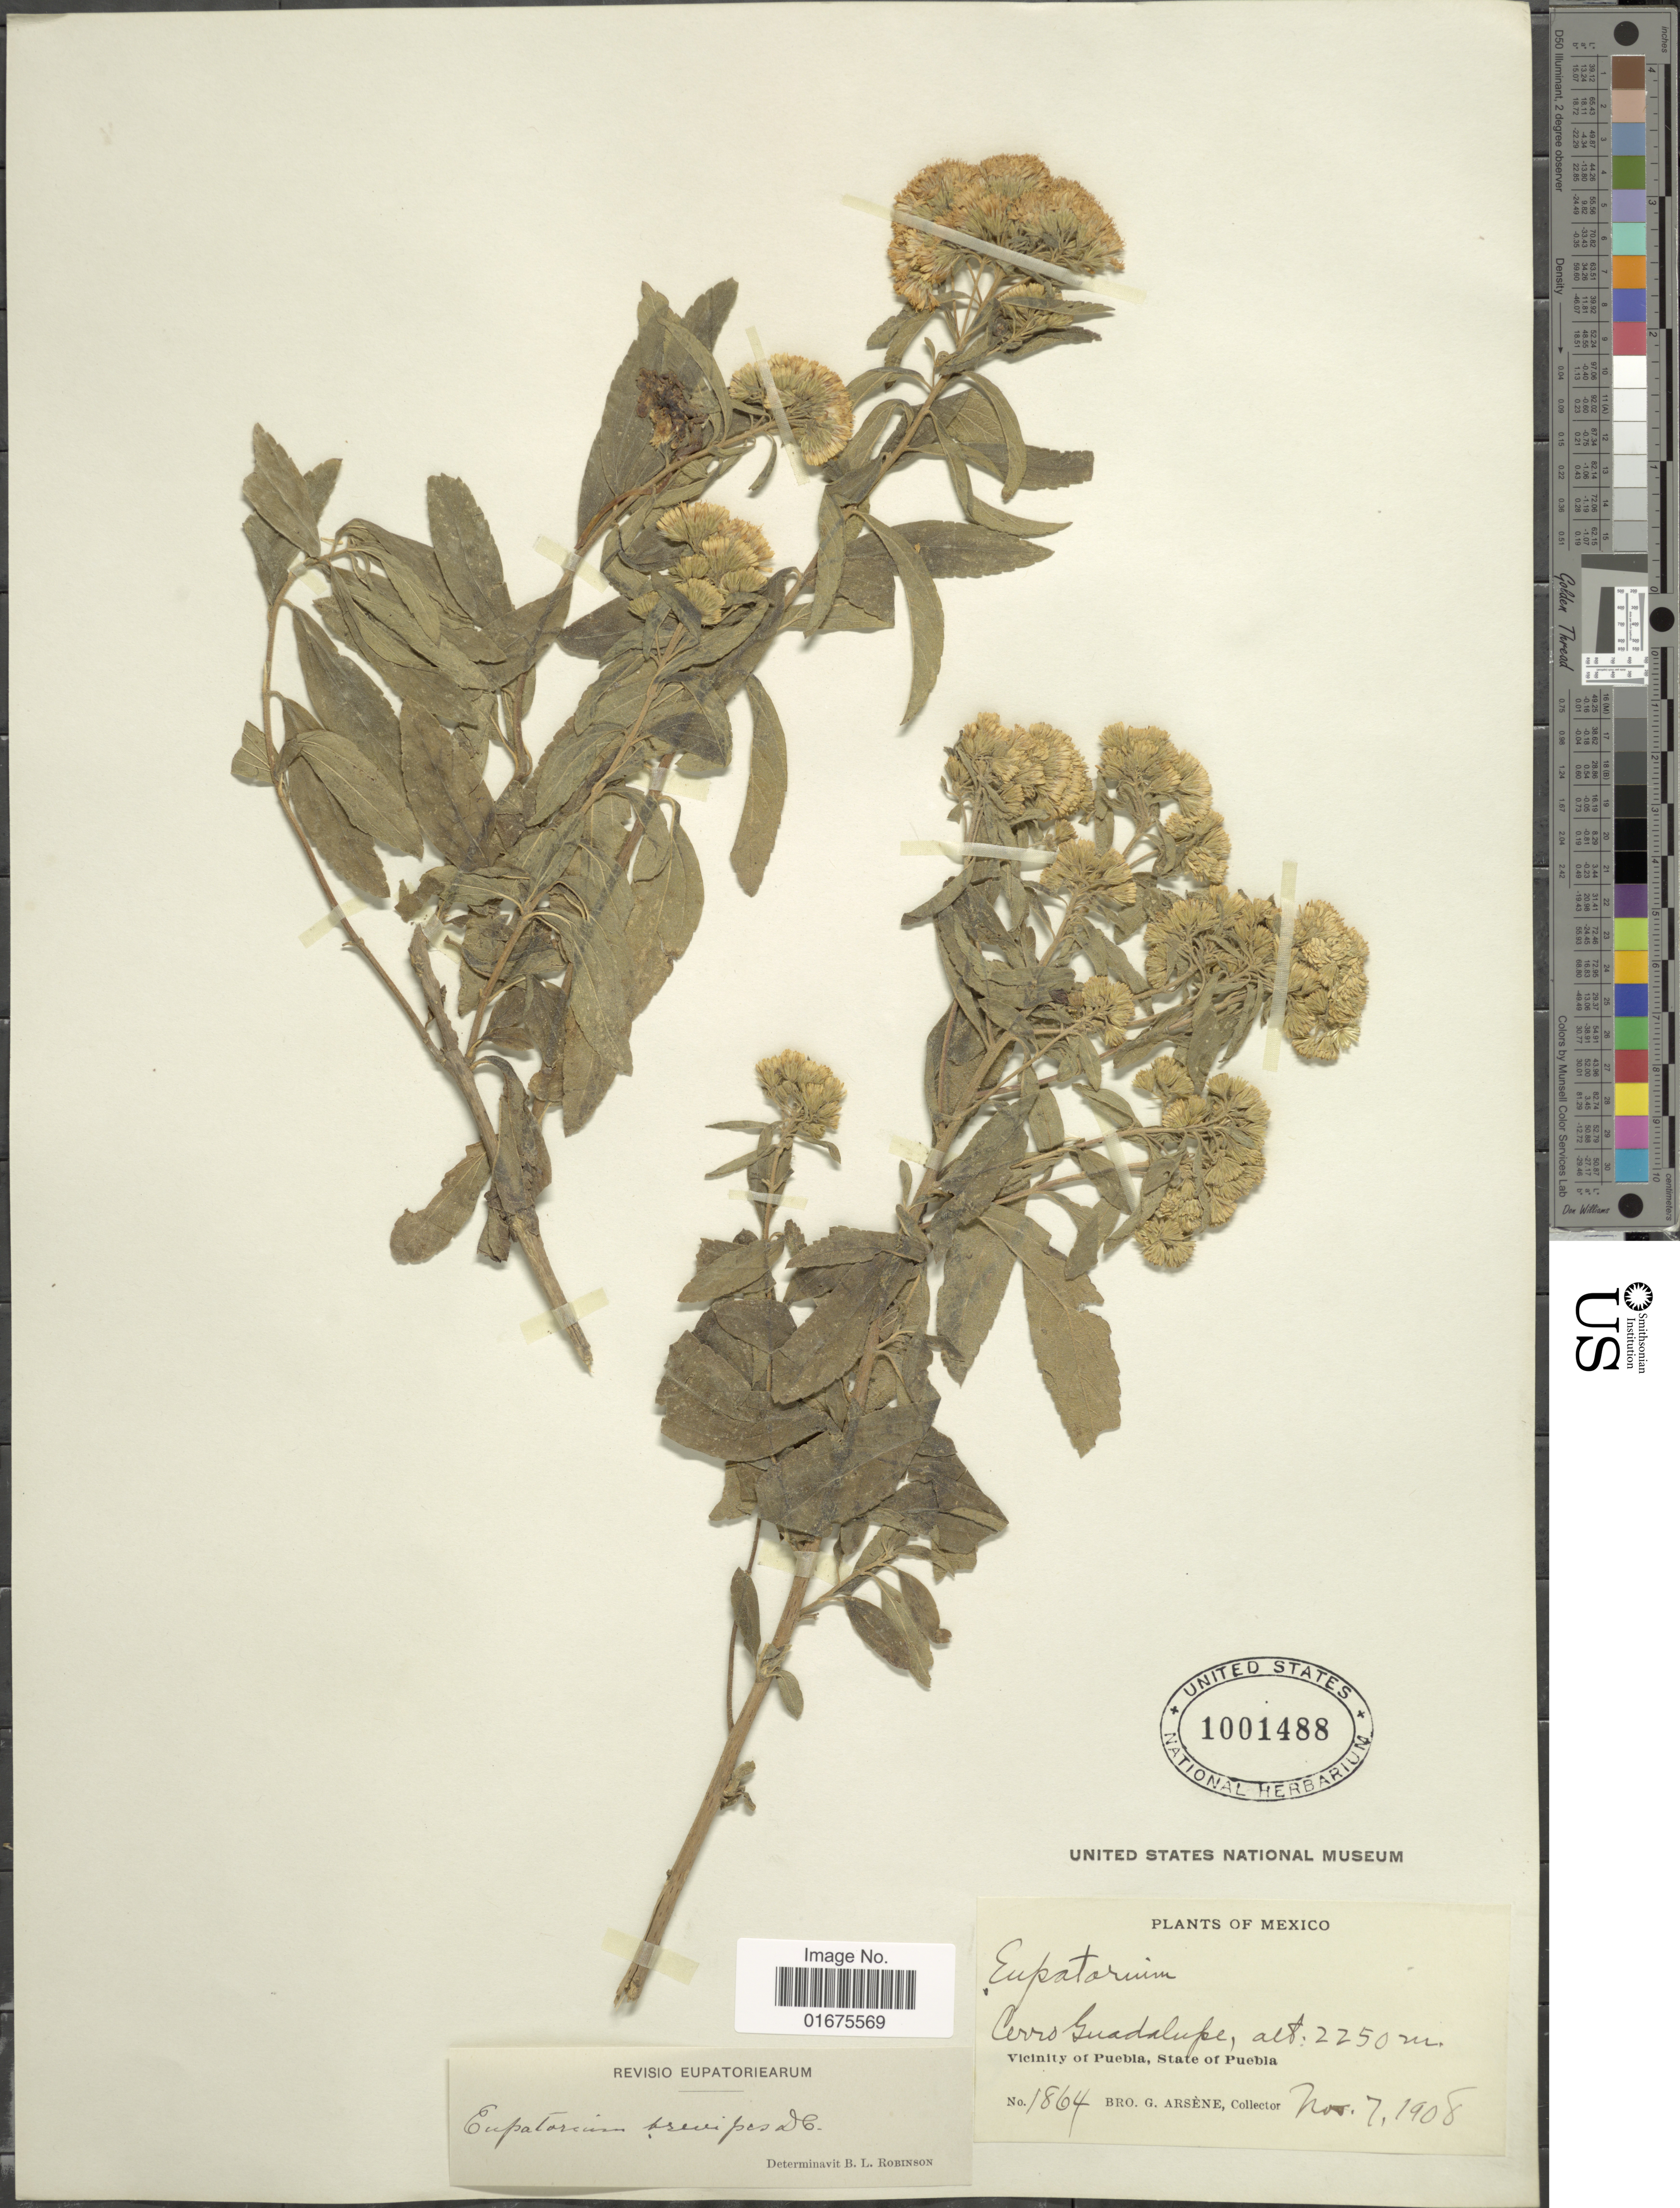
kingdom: Plantae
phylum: Tracheophyta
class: Magnoliopsida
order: Asterales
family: Asteraceae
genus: Ageratina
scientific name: Ageratina brevipes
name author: (DC.) R.M. King & H. Rob.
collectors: Bro. G. Arsène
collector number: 1864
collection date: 1908-11-07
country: Mexico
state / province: Puebla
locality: Cerro Guadelupe, Vicinity of Puebla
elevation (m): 2250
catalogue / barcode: US 1001488